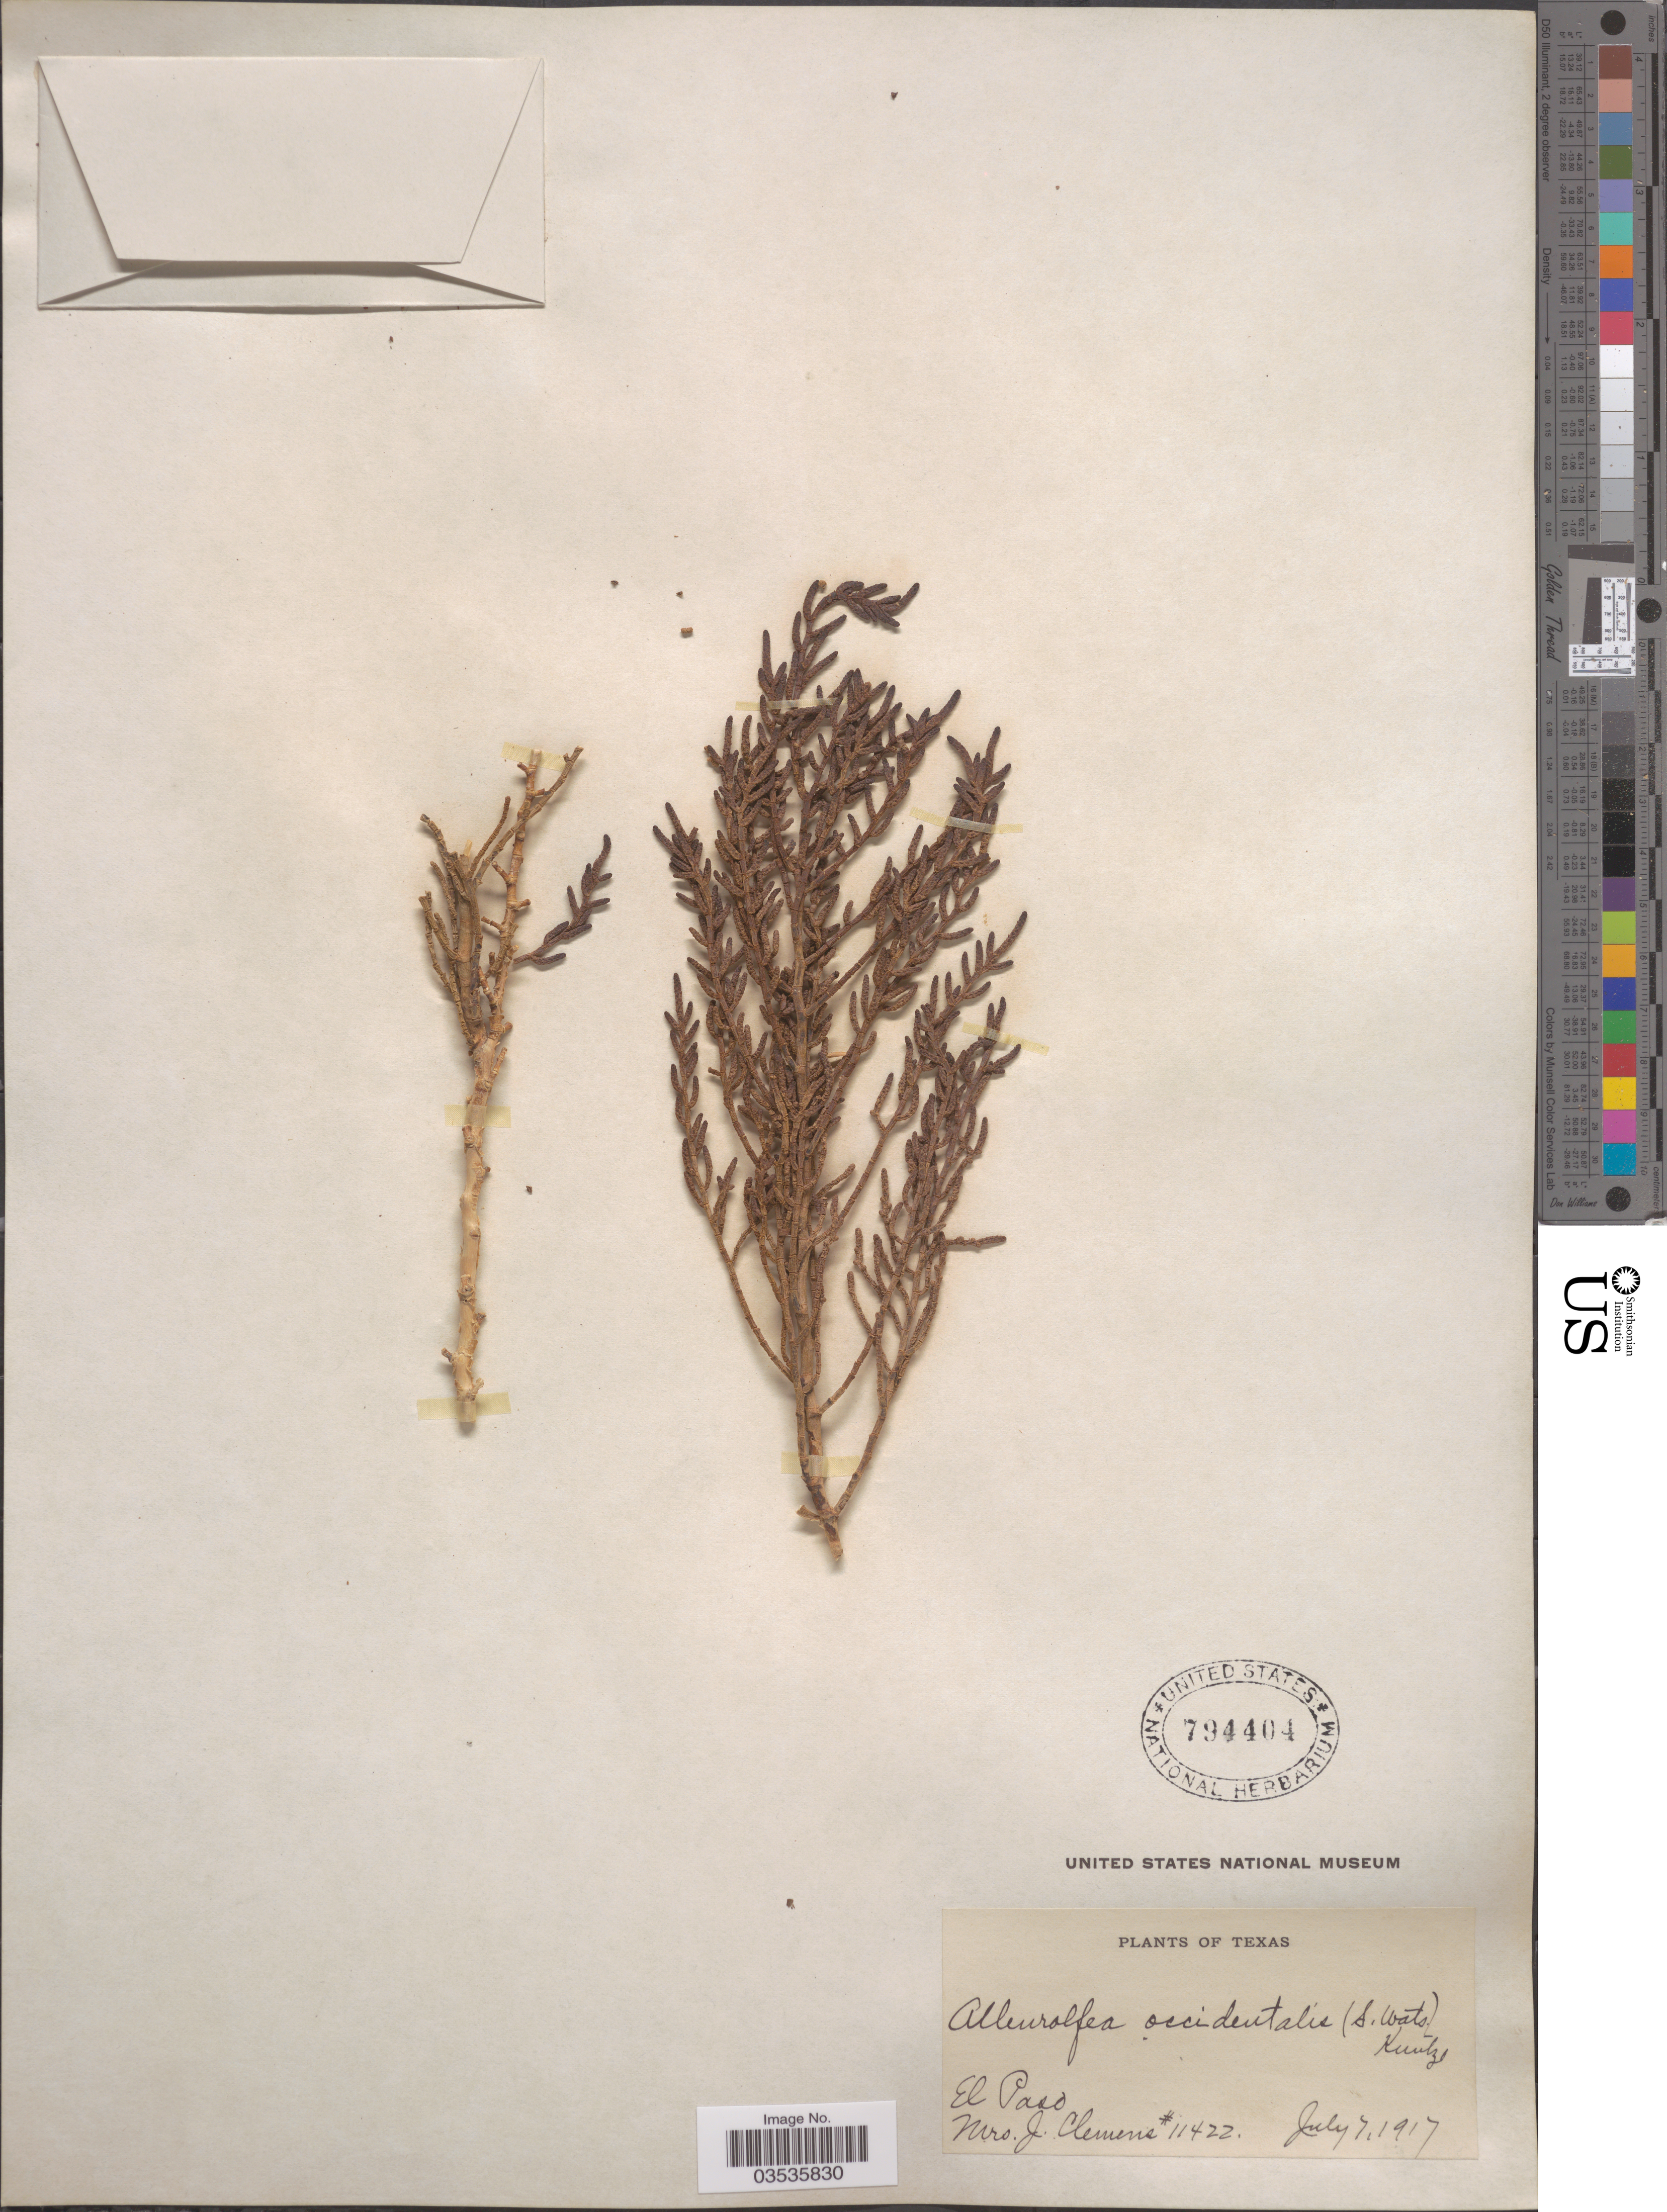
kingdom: Plantae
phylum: Tracheophyta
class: Magnoliopsida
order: Caryophyllales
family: Amaranthaceae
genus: Allenrolfea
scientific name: Allenrolfea occidentalis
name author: (S. Watson) Kuntze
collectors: J. Clemens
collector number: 11422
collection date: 1917-07-07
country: United States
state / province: Texas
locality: El Paso.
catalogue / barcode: US 794404